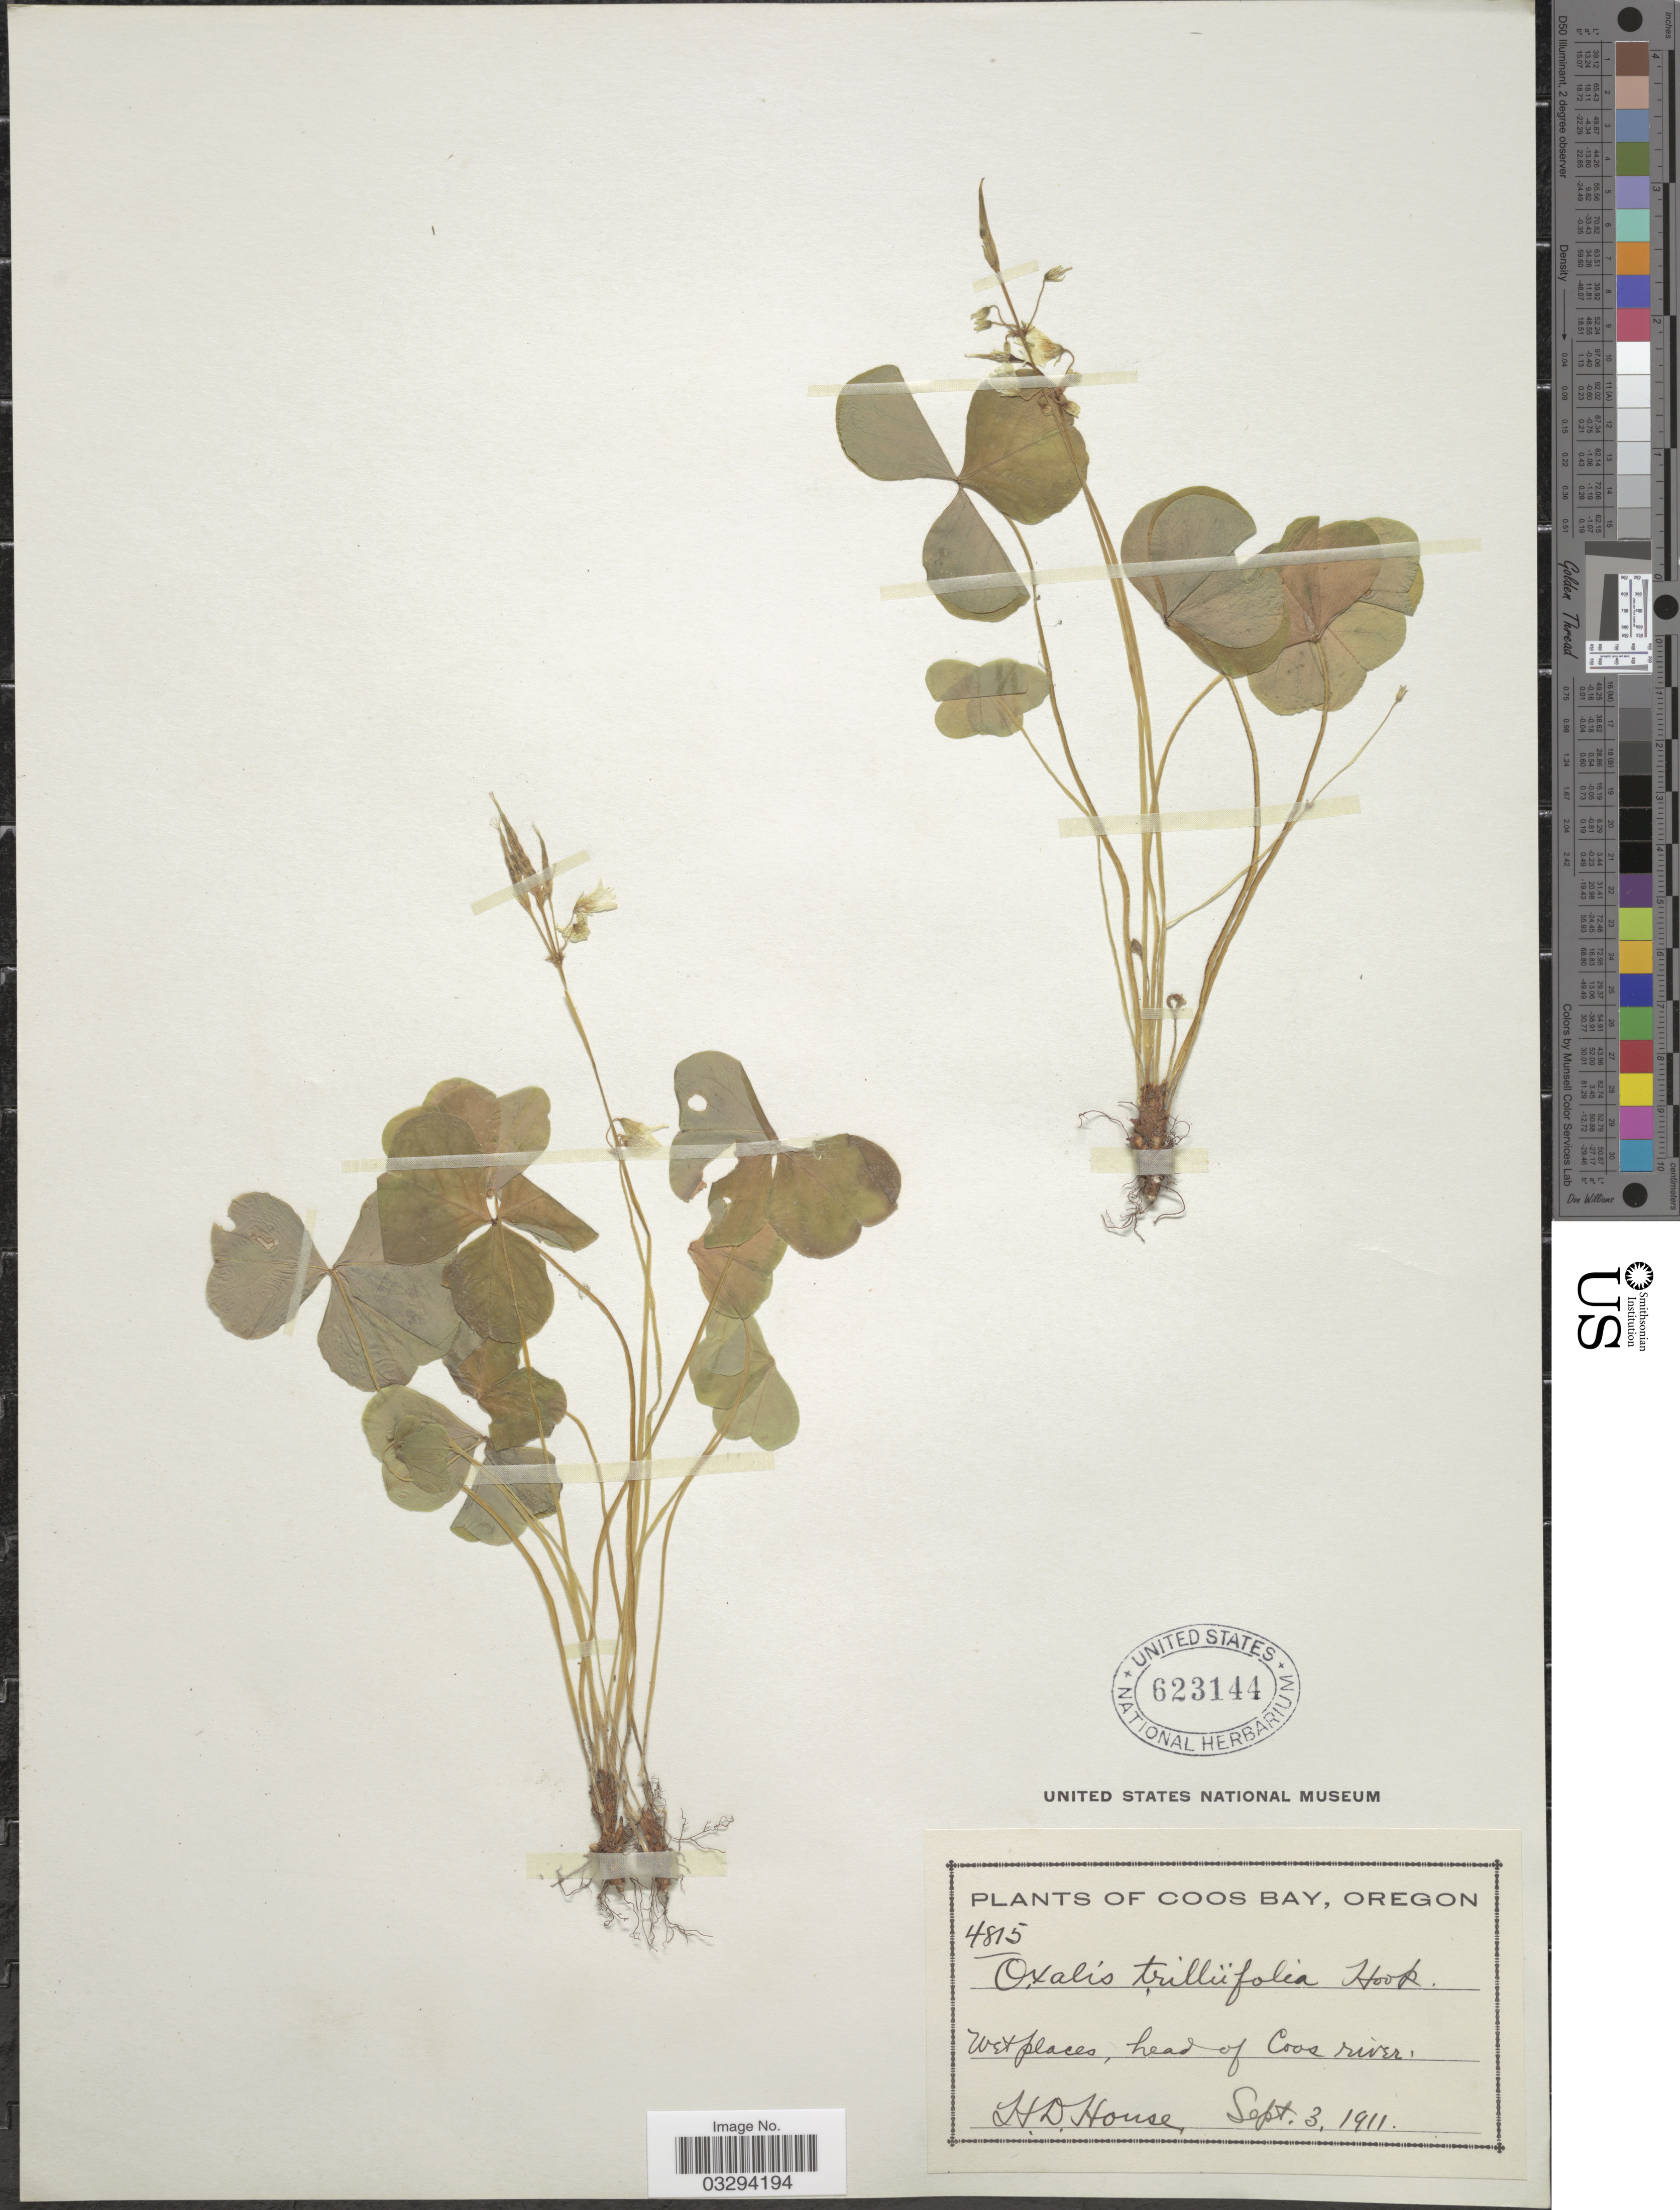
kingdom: Plantae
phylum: Tracheophyta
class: Magnoliopsida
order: Oxalidales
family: Oxalidaceae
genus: Oxalis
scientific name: Oxalis trilliifolia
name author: Hook.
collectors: H. D. House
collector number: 4815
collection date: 1911-09-03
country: United States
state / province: Oregon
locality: Coos Bay. Head of Coos river.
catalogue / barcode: US 623144